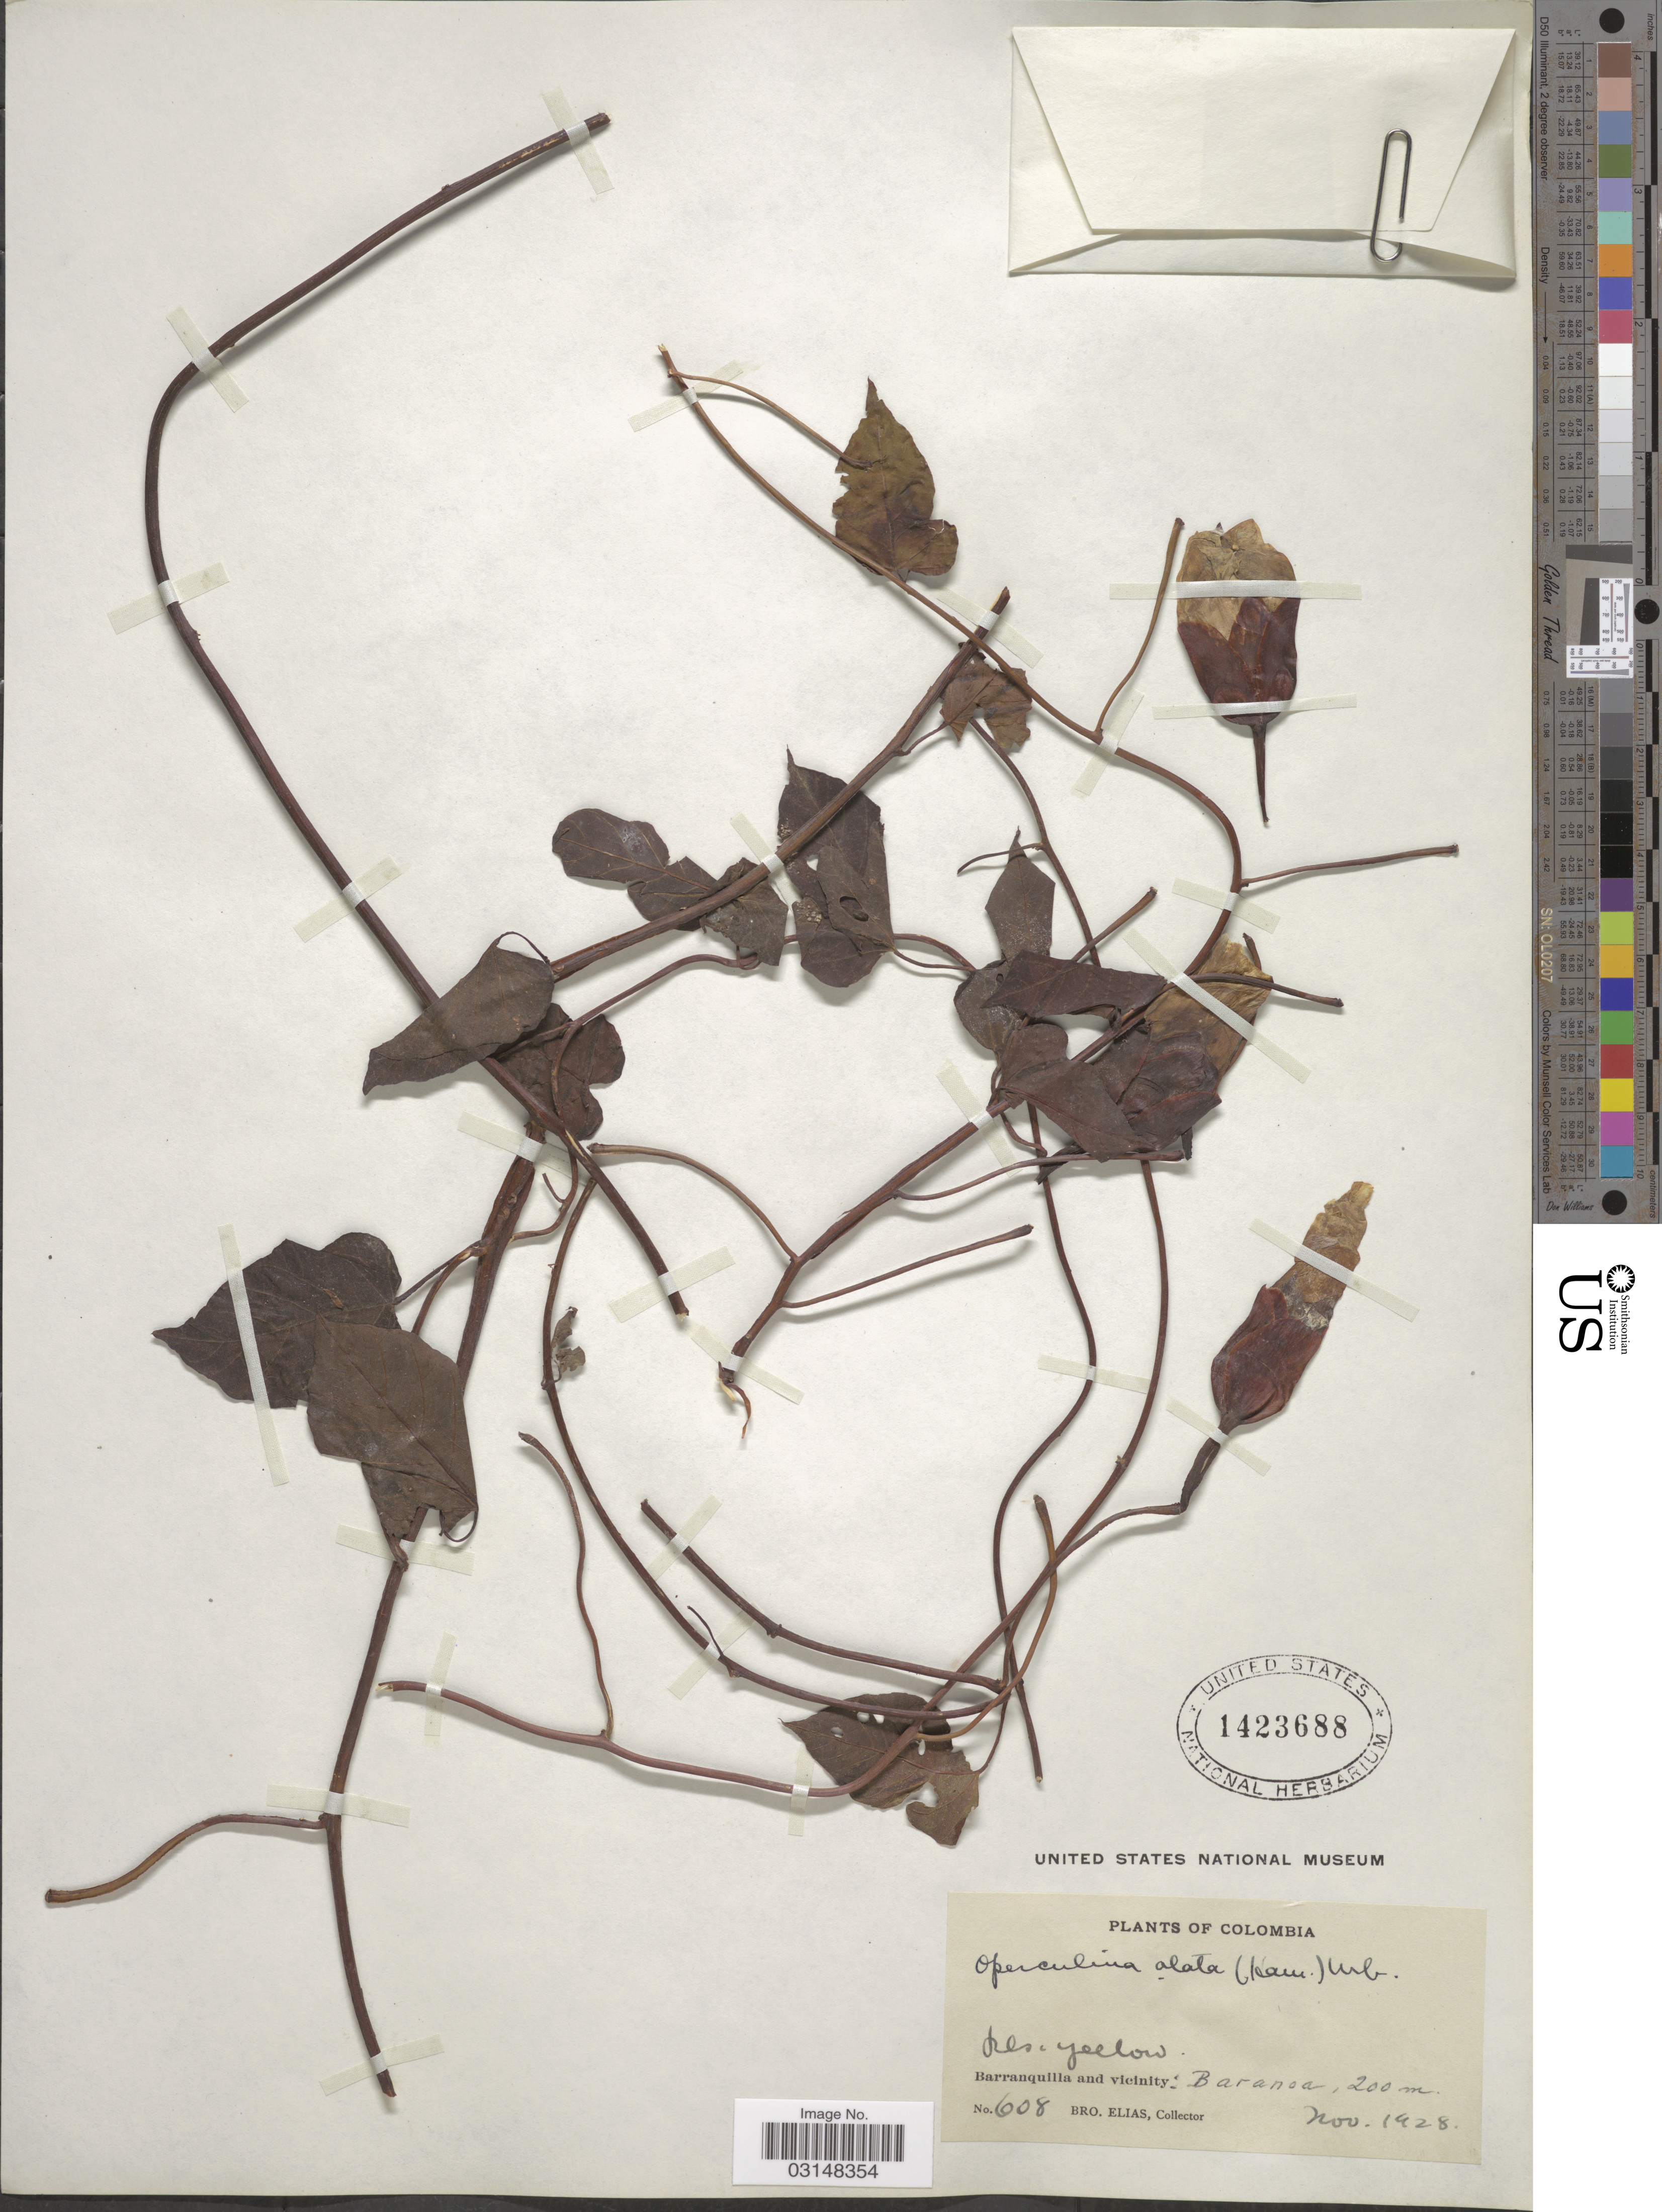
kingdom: Plantae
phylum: Tracheophyta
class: Magnoliopsida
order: Solanales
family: Convolvulaceae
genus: Operculina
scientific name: Operculina alata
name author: (Ham.) Urb.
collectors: Bro. Elias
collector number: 608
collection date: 1928-11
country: Colombia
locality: Barranquilla and vicinity, Baranoa.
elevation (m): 200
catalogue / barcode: US 1423688